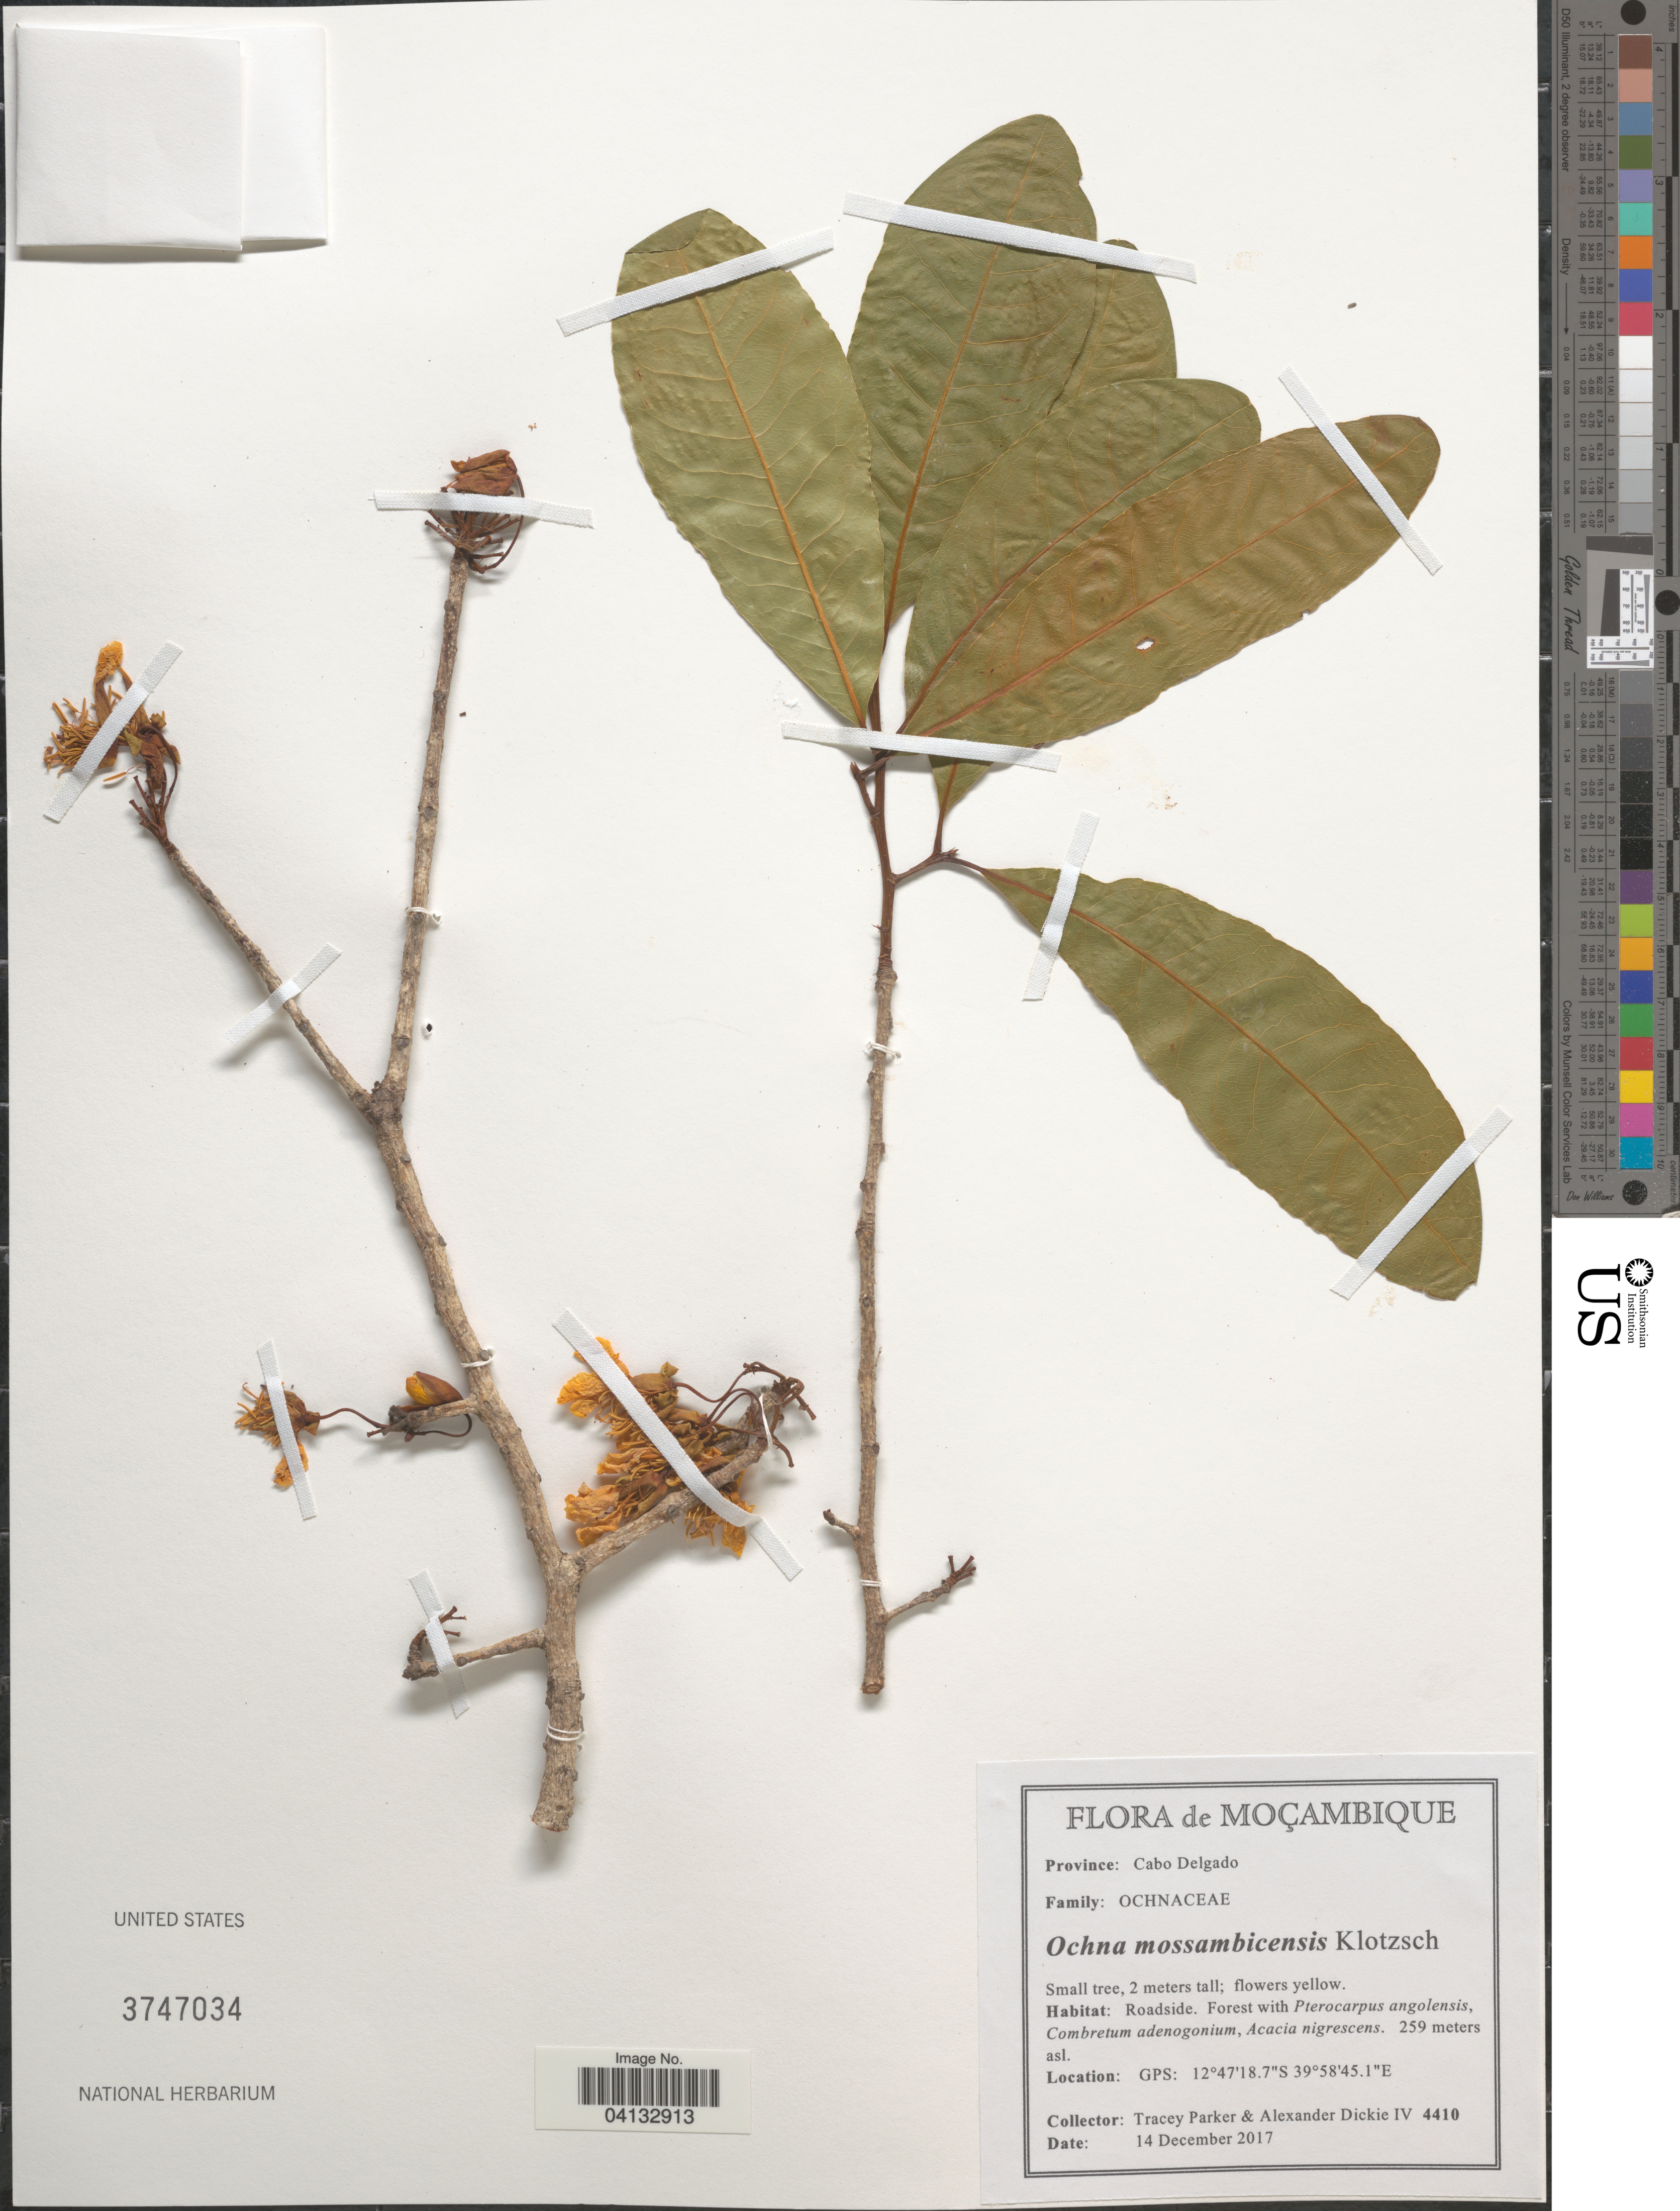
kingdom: Plantae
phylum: Tracheophyta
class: Magnoliopsida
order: Malpighiales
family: Ochnaceae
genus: Ochna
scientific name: Ochna mossambicensis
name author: Klotzsch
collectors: T. Parker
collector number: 4410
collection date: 2017-12-14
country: Mozambique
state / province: Cabo Delgado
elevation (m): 259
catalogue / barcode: US 3747034